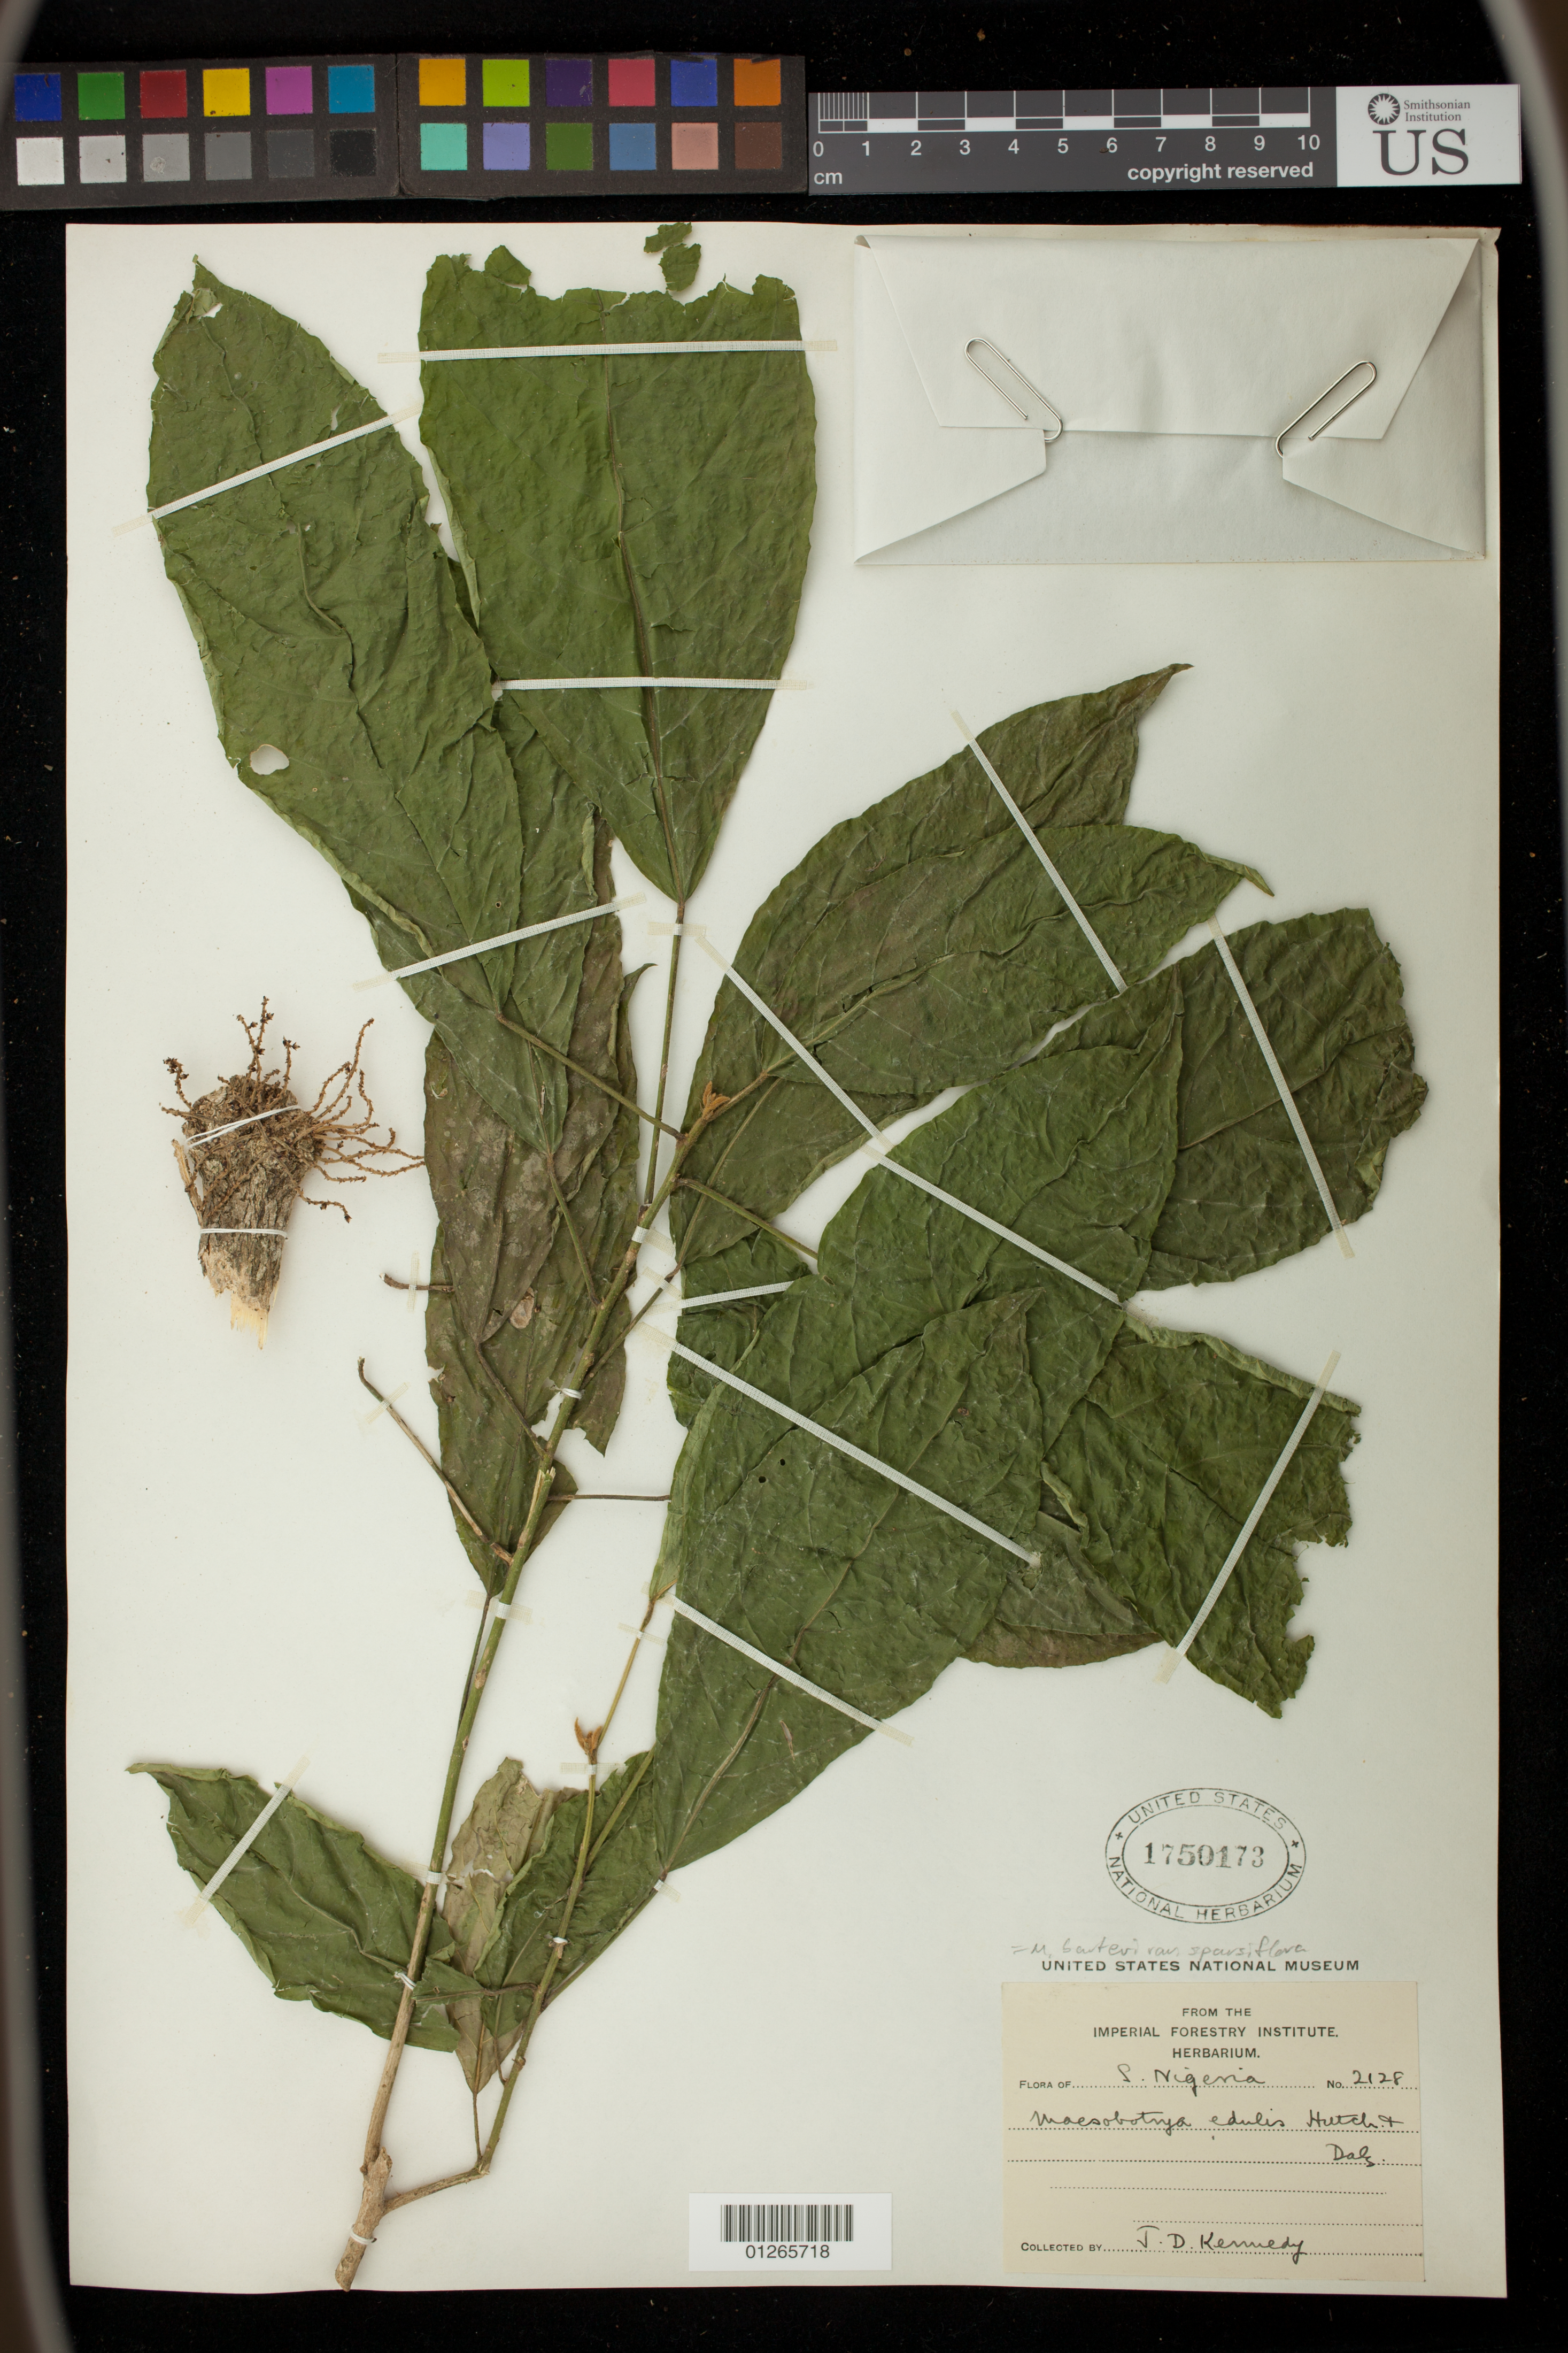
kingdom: Plantae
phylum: Tracheophyta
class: Magnoliopsida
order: Malpighiales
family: Phyllanthaceae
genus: Maesobotrya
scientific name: Maesobotrya barteri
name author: (Baill.) Hutch.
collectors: J. D. Kennedy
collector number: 2128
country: Nigeria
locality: S. Nigeria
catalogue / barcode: US 1750173